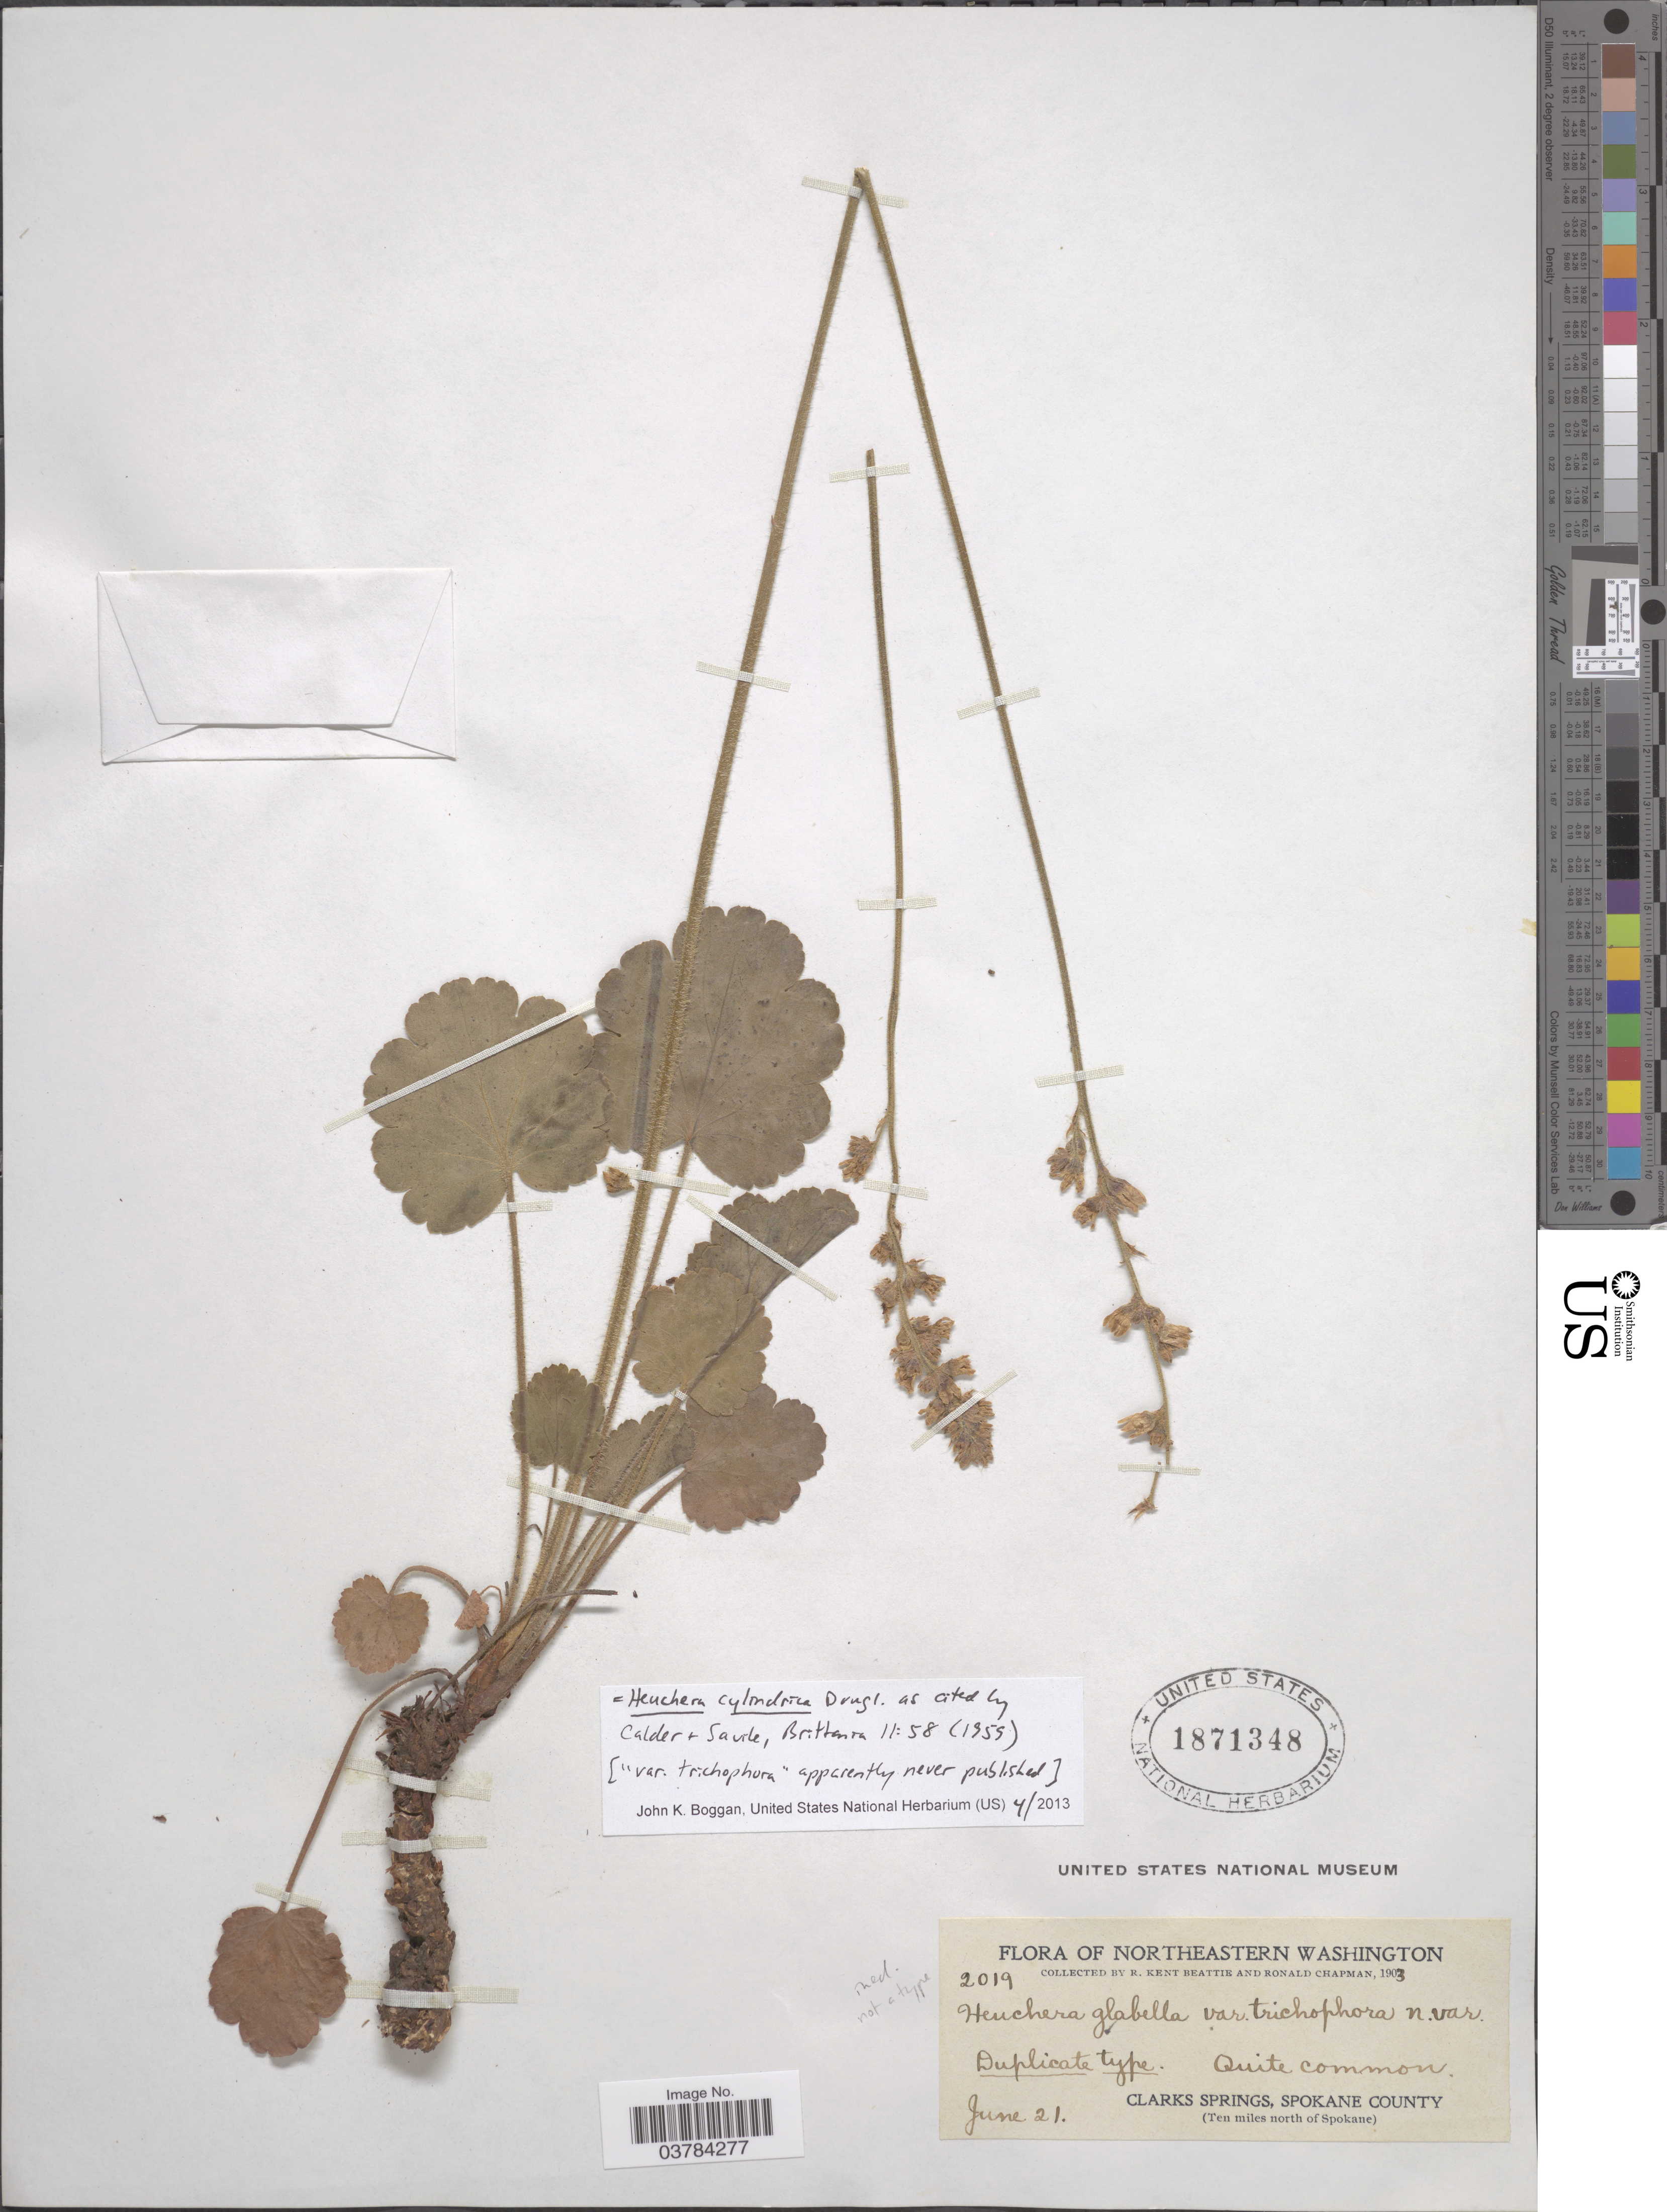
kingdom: Plantae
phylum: Tracheophyta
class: Magnoliopsida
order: Saxifragales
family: Saxifragaceae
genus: Heuchera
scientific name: Heuchera cylindrica var. cylindrica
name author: Douglas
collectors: R. K. Beattie & R. Chapman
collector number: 2019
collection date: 1903-06-21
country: United States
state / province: Washington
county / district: Spokane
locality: Northeastern Washington. Clarks Springs, Spokane County (Ten miles north of Spokane).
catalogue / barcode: US 1871348